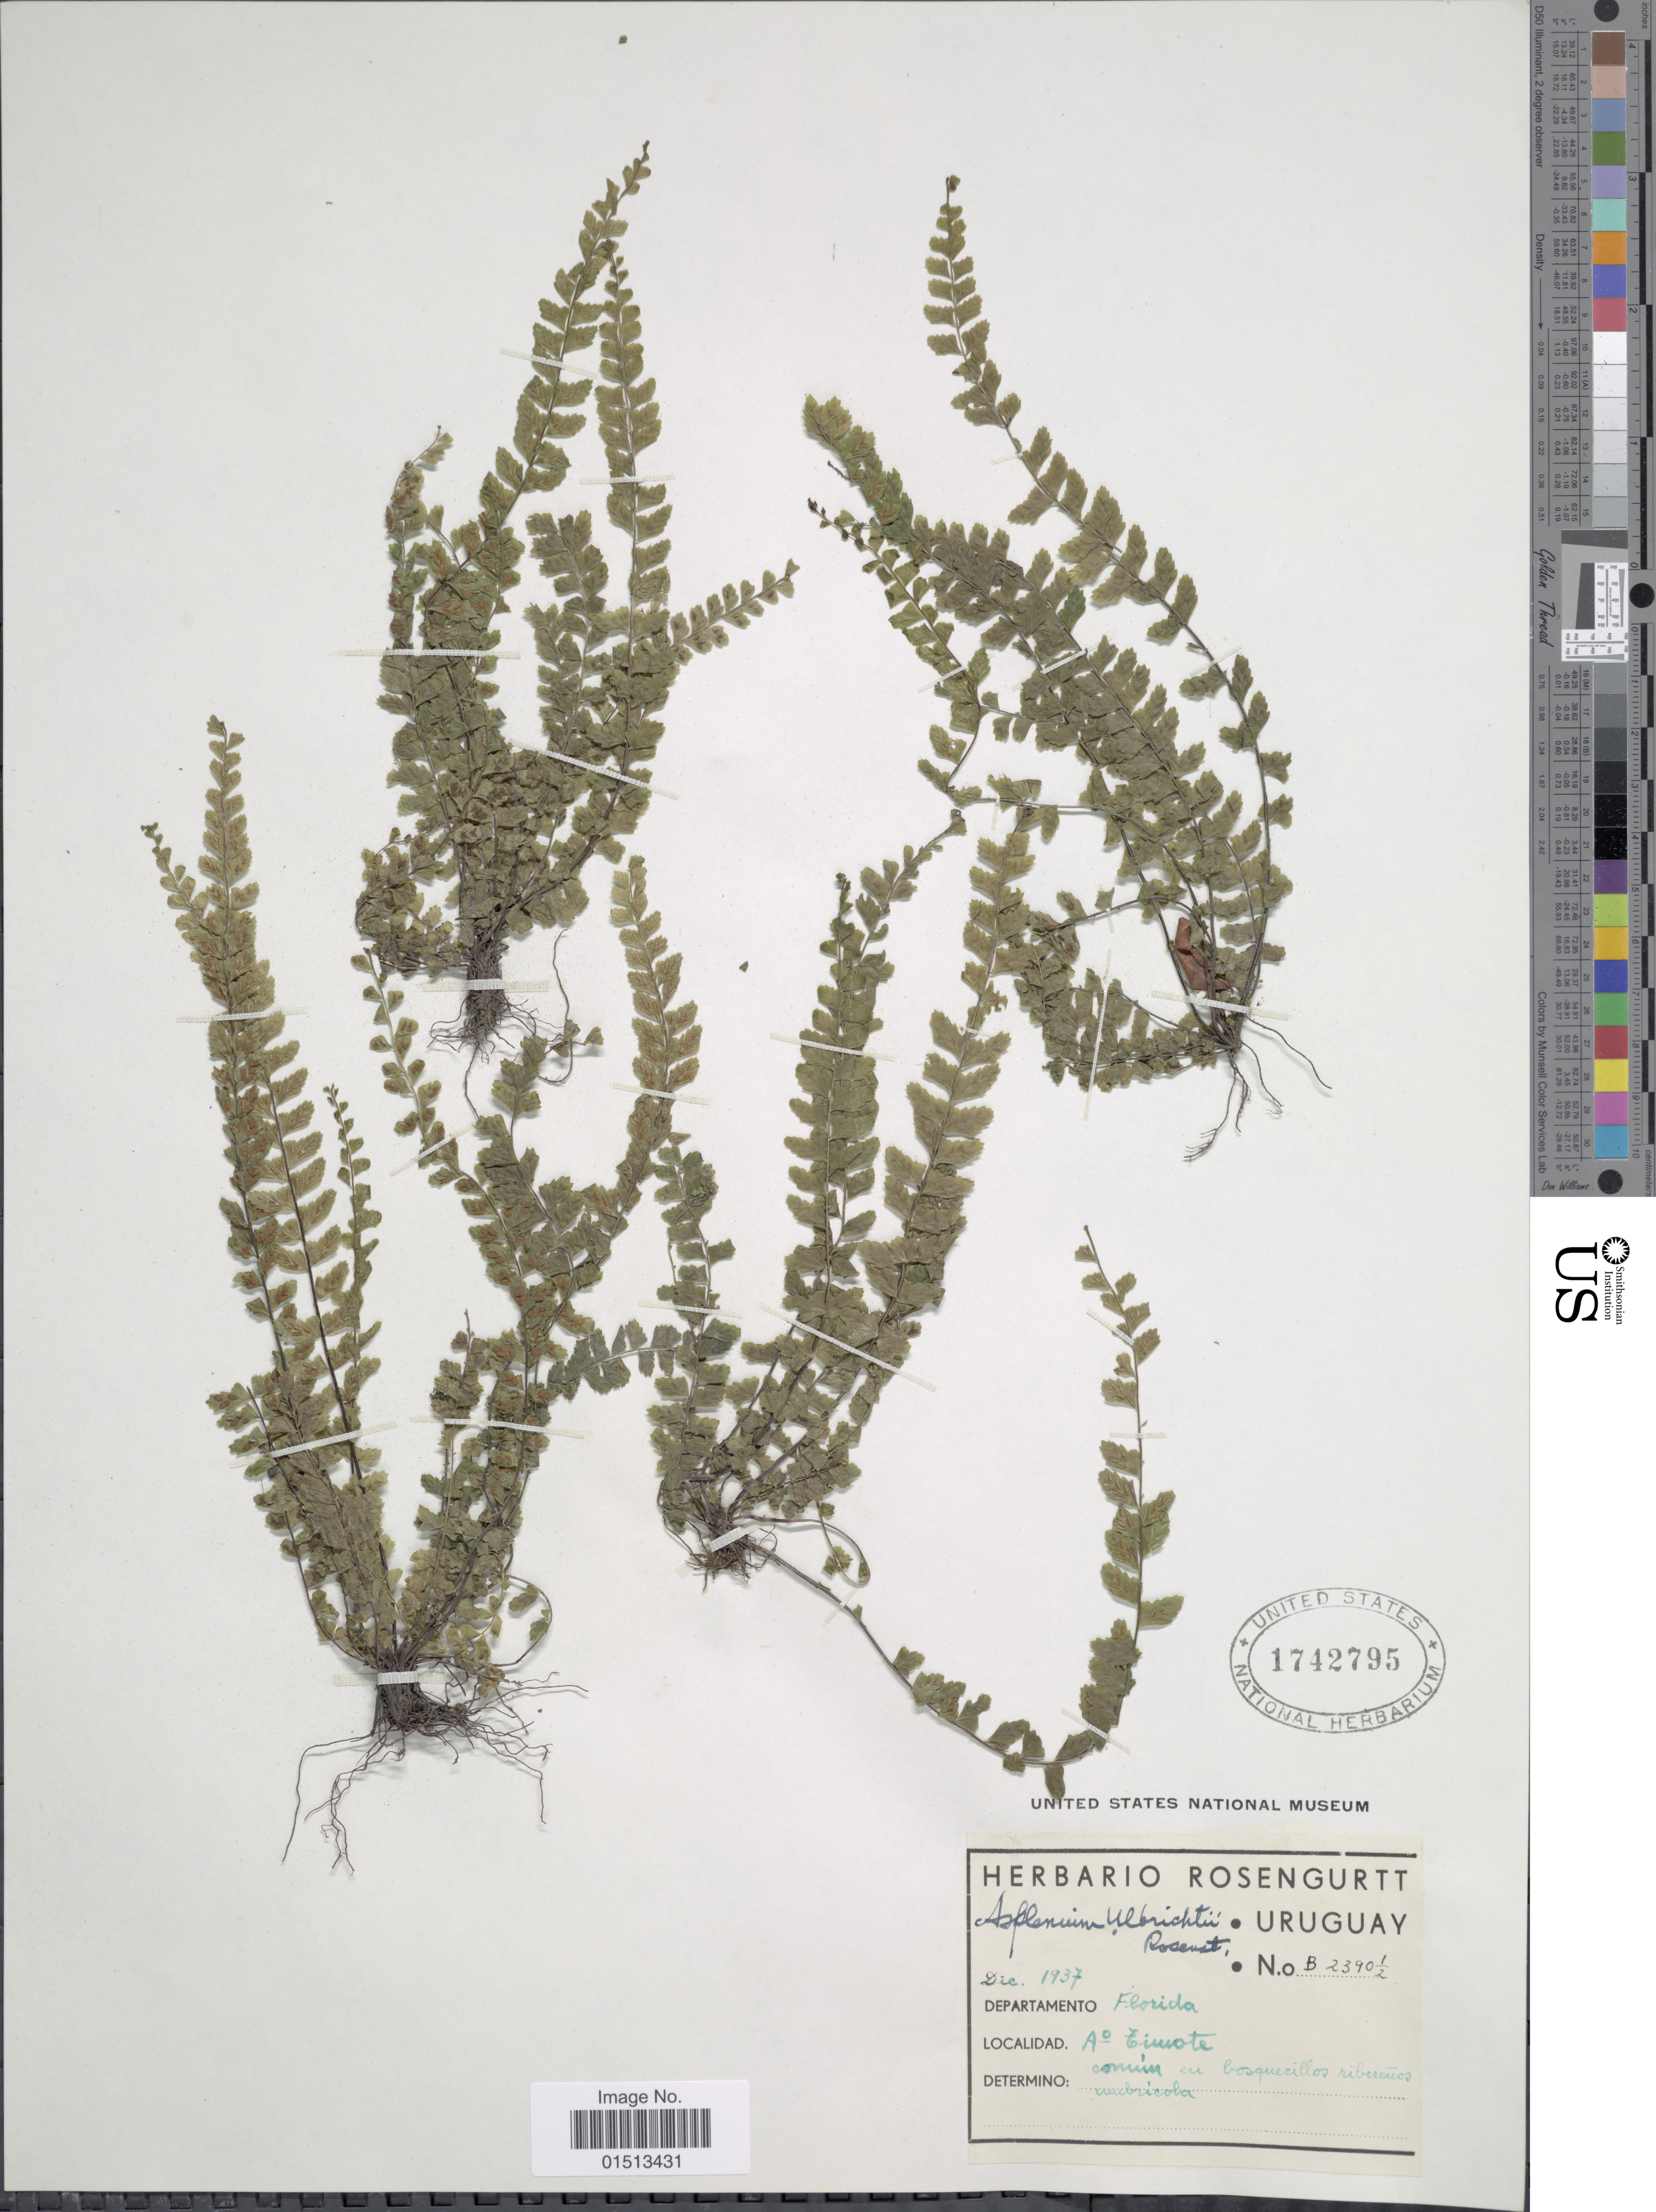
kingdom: Plantae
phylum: Tracheophyta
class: Polypodiopsida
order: Polypodiales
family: Aspleniaceae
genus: Asplenium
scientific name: Asplenium ulbrichtii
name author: Rosenst.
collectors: ex herb. Rosengurtt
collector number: B2390½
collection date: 1937-12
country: Uruguay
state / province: Florida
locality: Ao. Timote.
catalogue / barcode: US 1742795